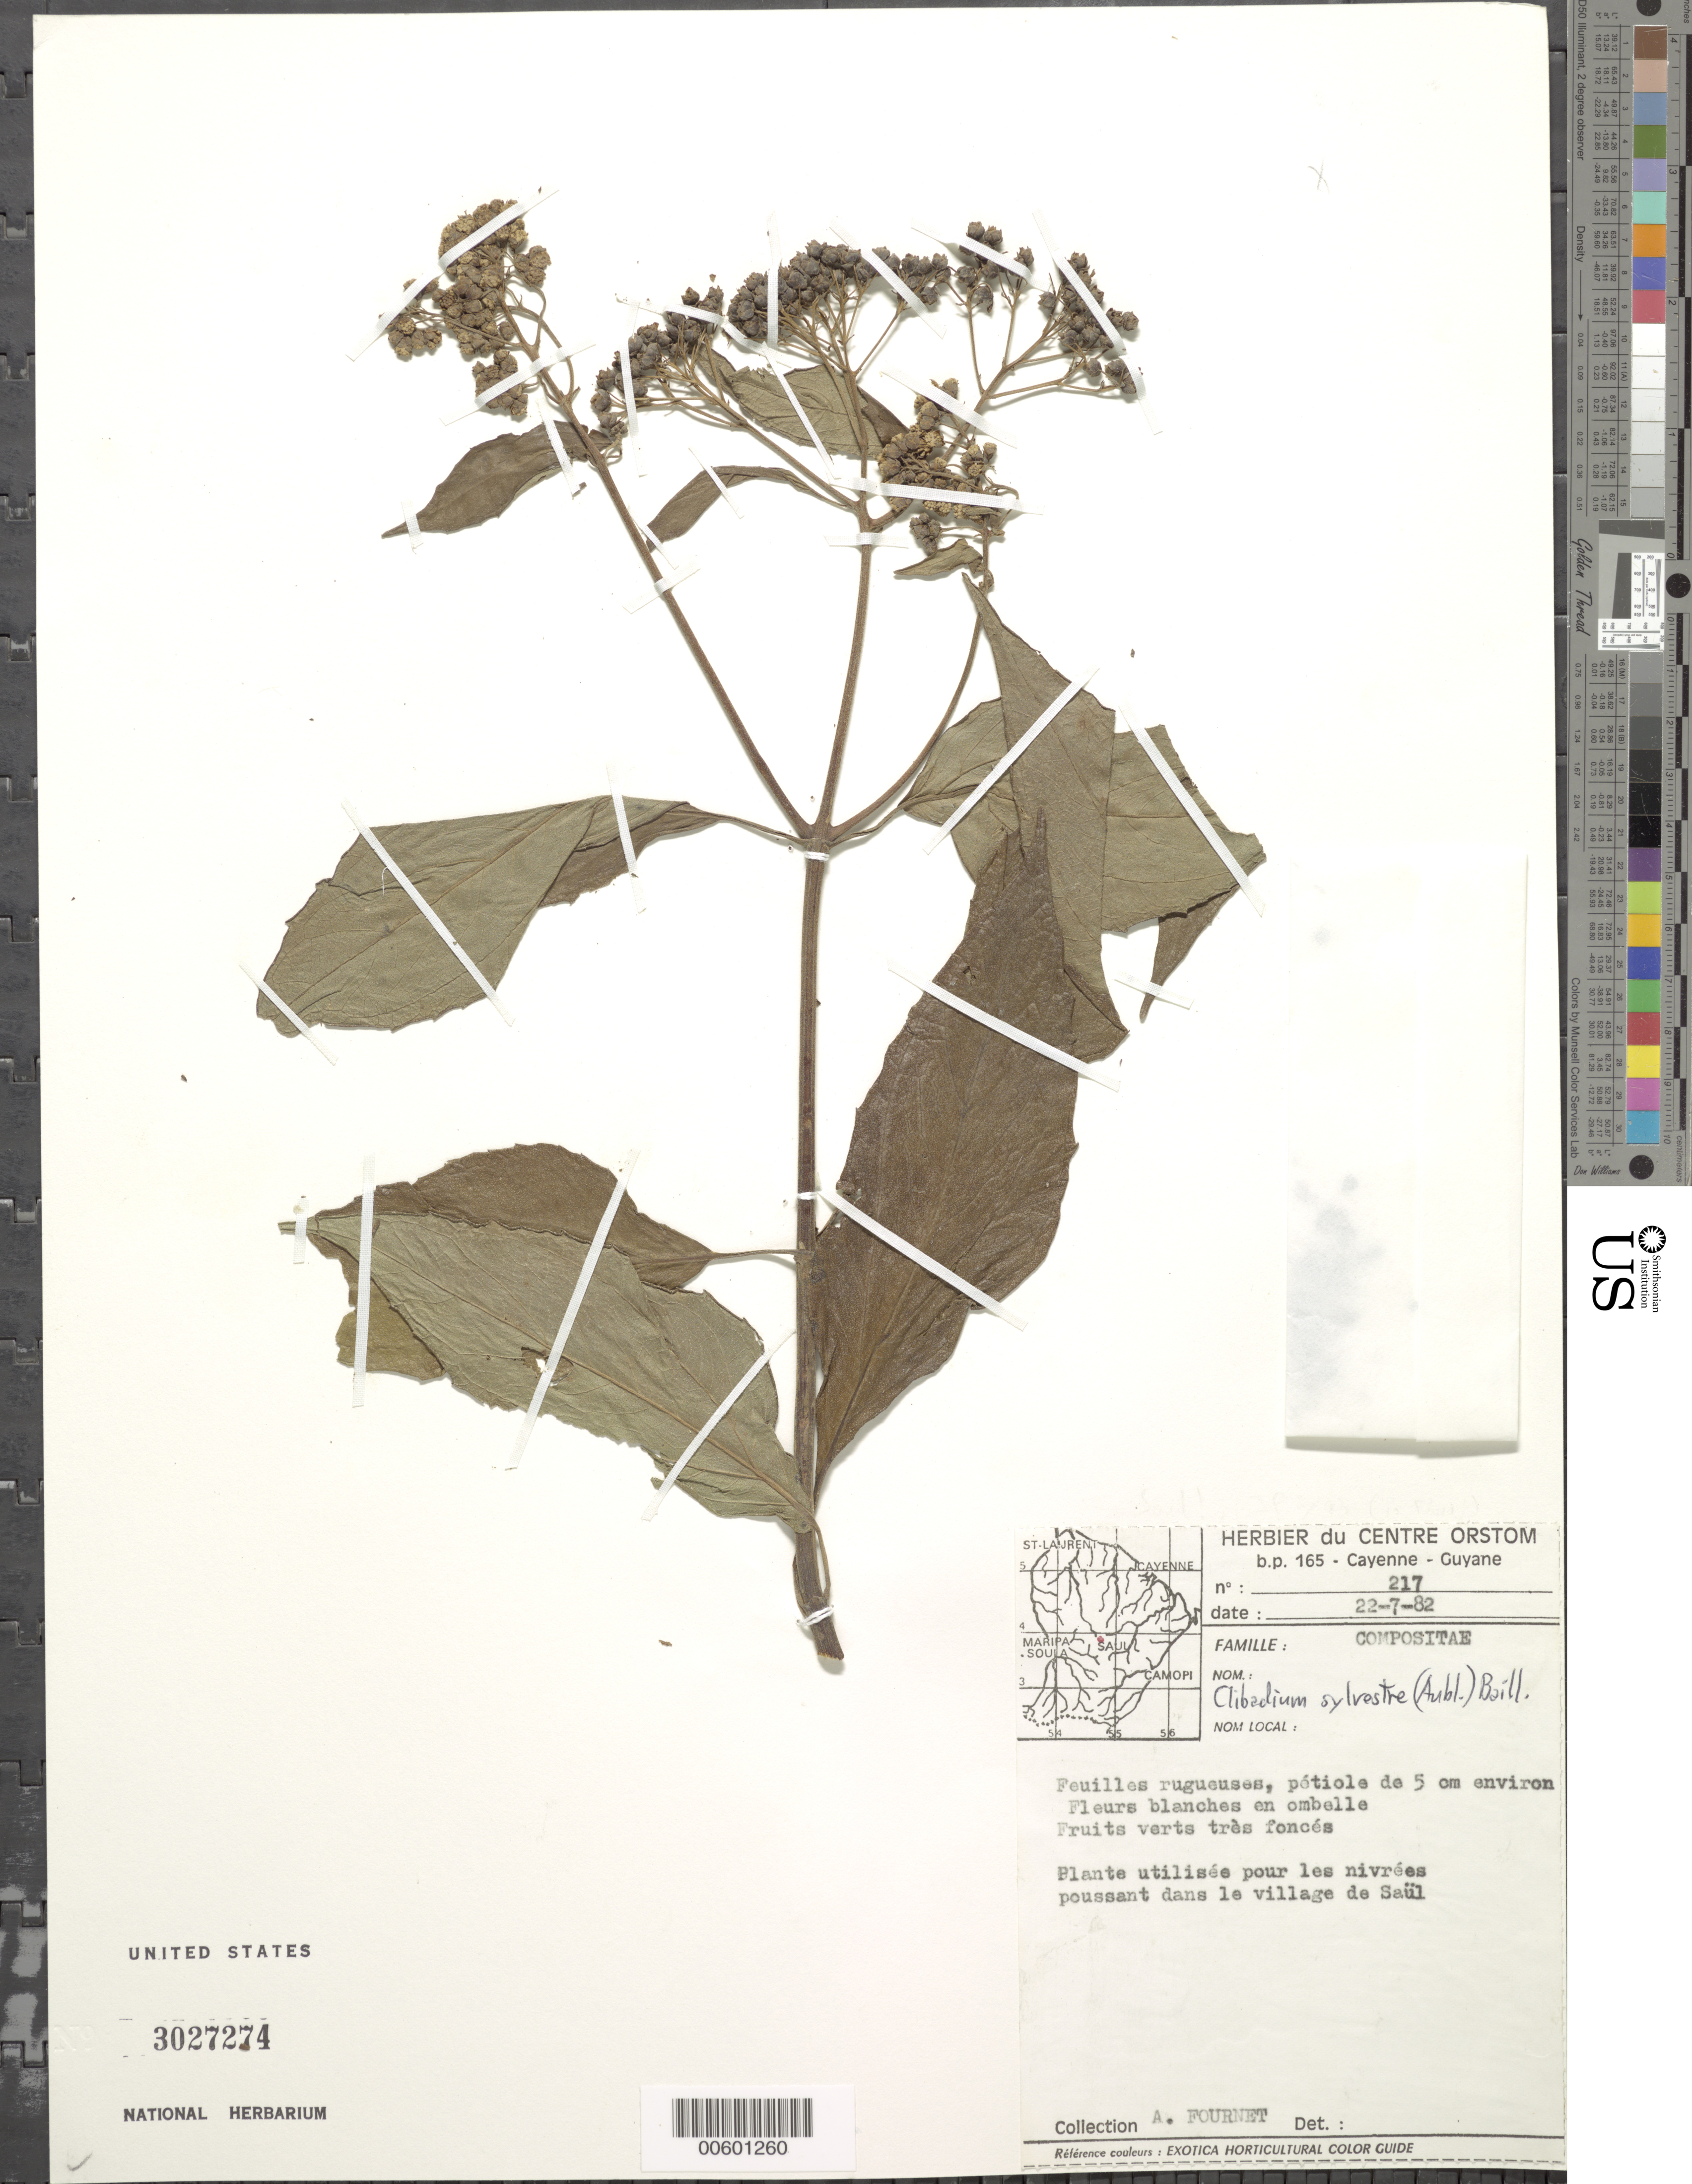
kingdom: Plantae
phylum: Tracheophyta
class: Magnoliopsida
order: Asterales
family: Asteraceae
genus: Clibadium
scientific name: Clibadium sylvestre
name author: (Aubl.) Baill.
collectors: A. Fournet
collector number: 217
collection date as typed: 22-Jul-82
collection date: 1982-07-22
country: French Guiana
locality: Saül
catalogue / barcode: US 3027274